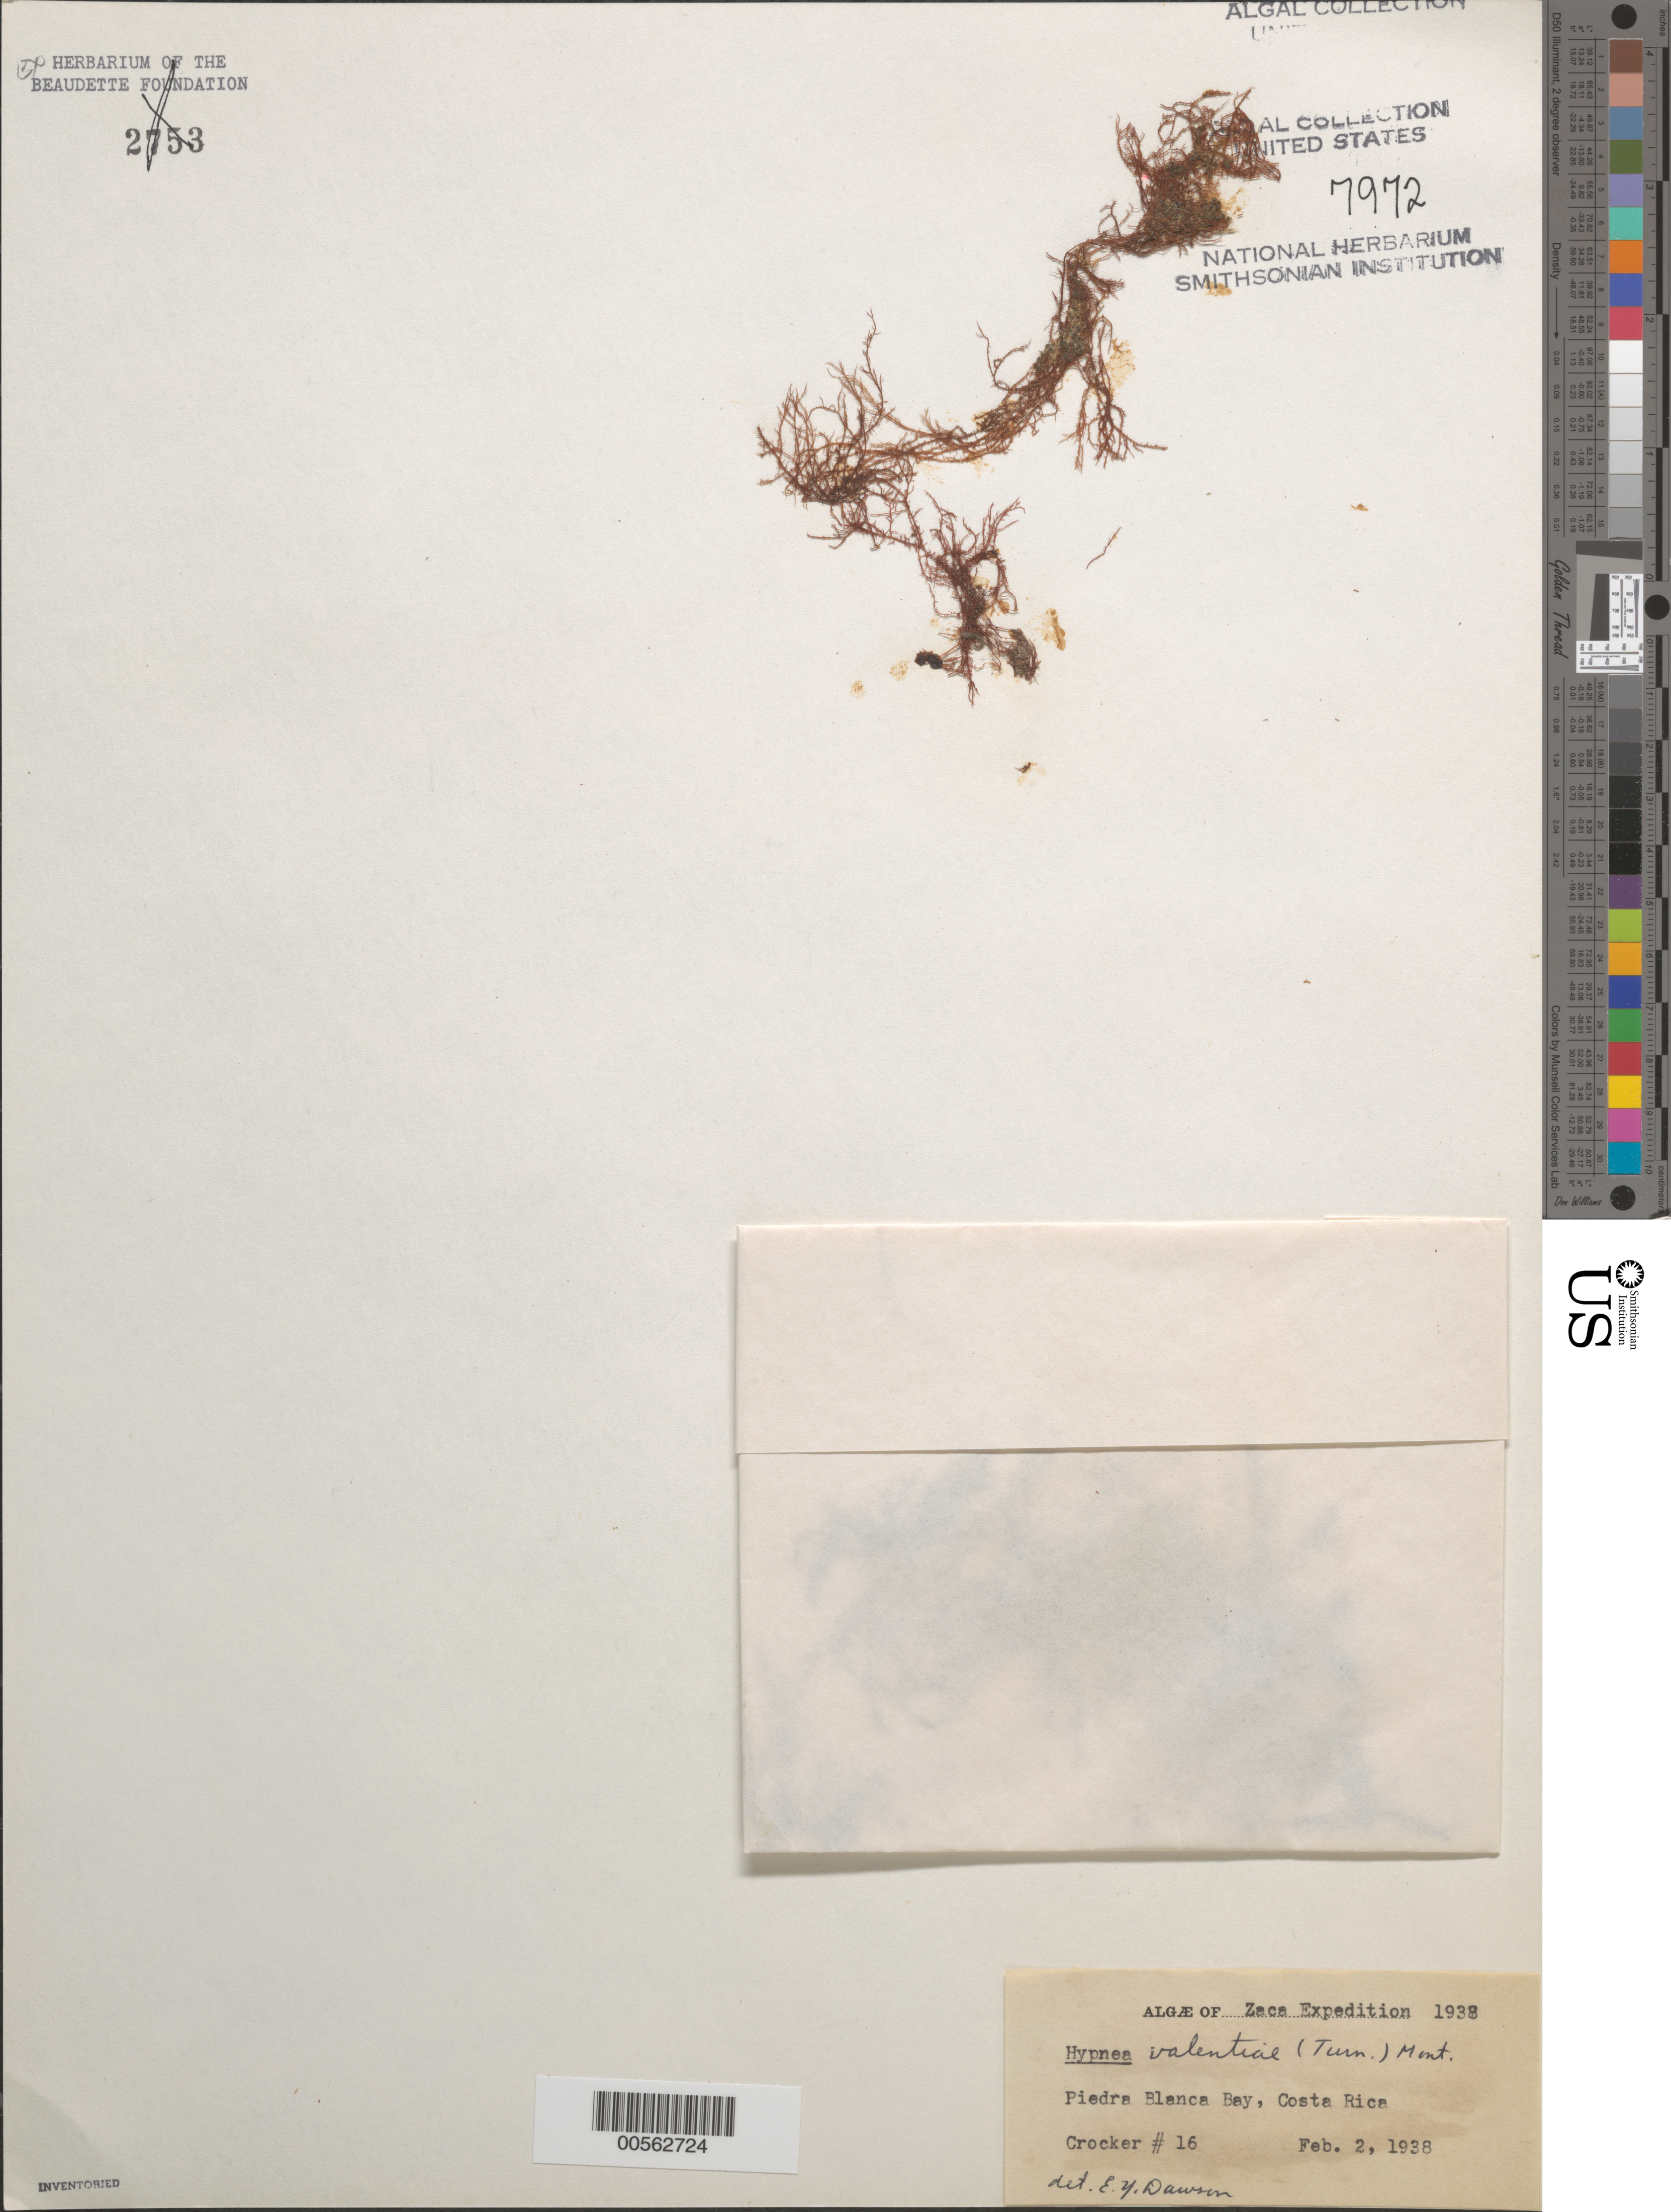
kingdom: Plantae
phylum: Rhodophyta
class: Florideophyceae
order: Gigartinales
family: Cystocloniaceae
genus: Hypnea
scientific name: Hypnea valentiae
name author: (Turner) Mont.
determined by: Dawson, E. Y.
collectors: T. Crocker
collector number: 16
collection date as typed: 02 Feb 1938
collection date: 1938-02-02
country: Costa Rica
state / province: Guanacaste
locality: Bahia Carrillo (Piedra Blanca Bay)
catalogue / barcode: US 7972